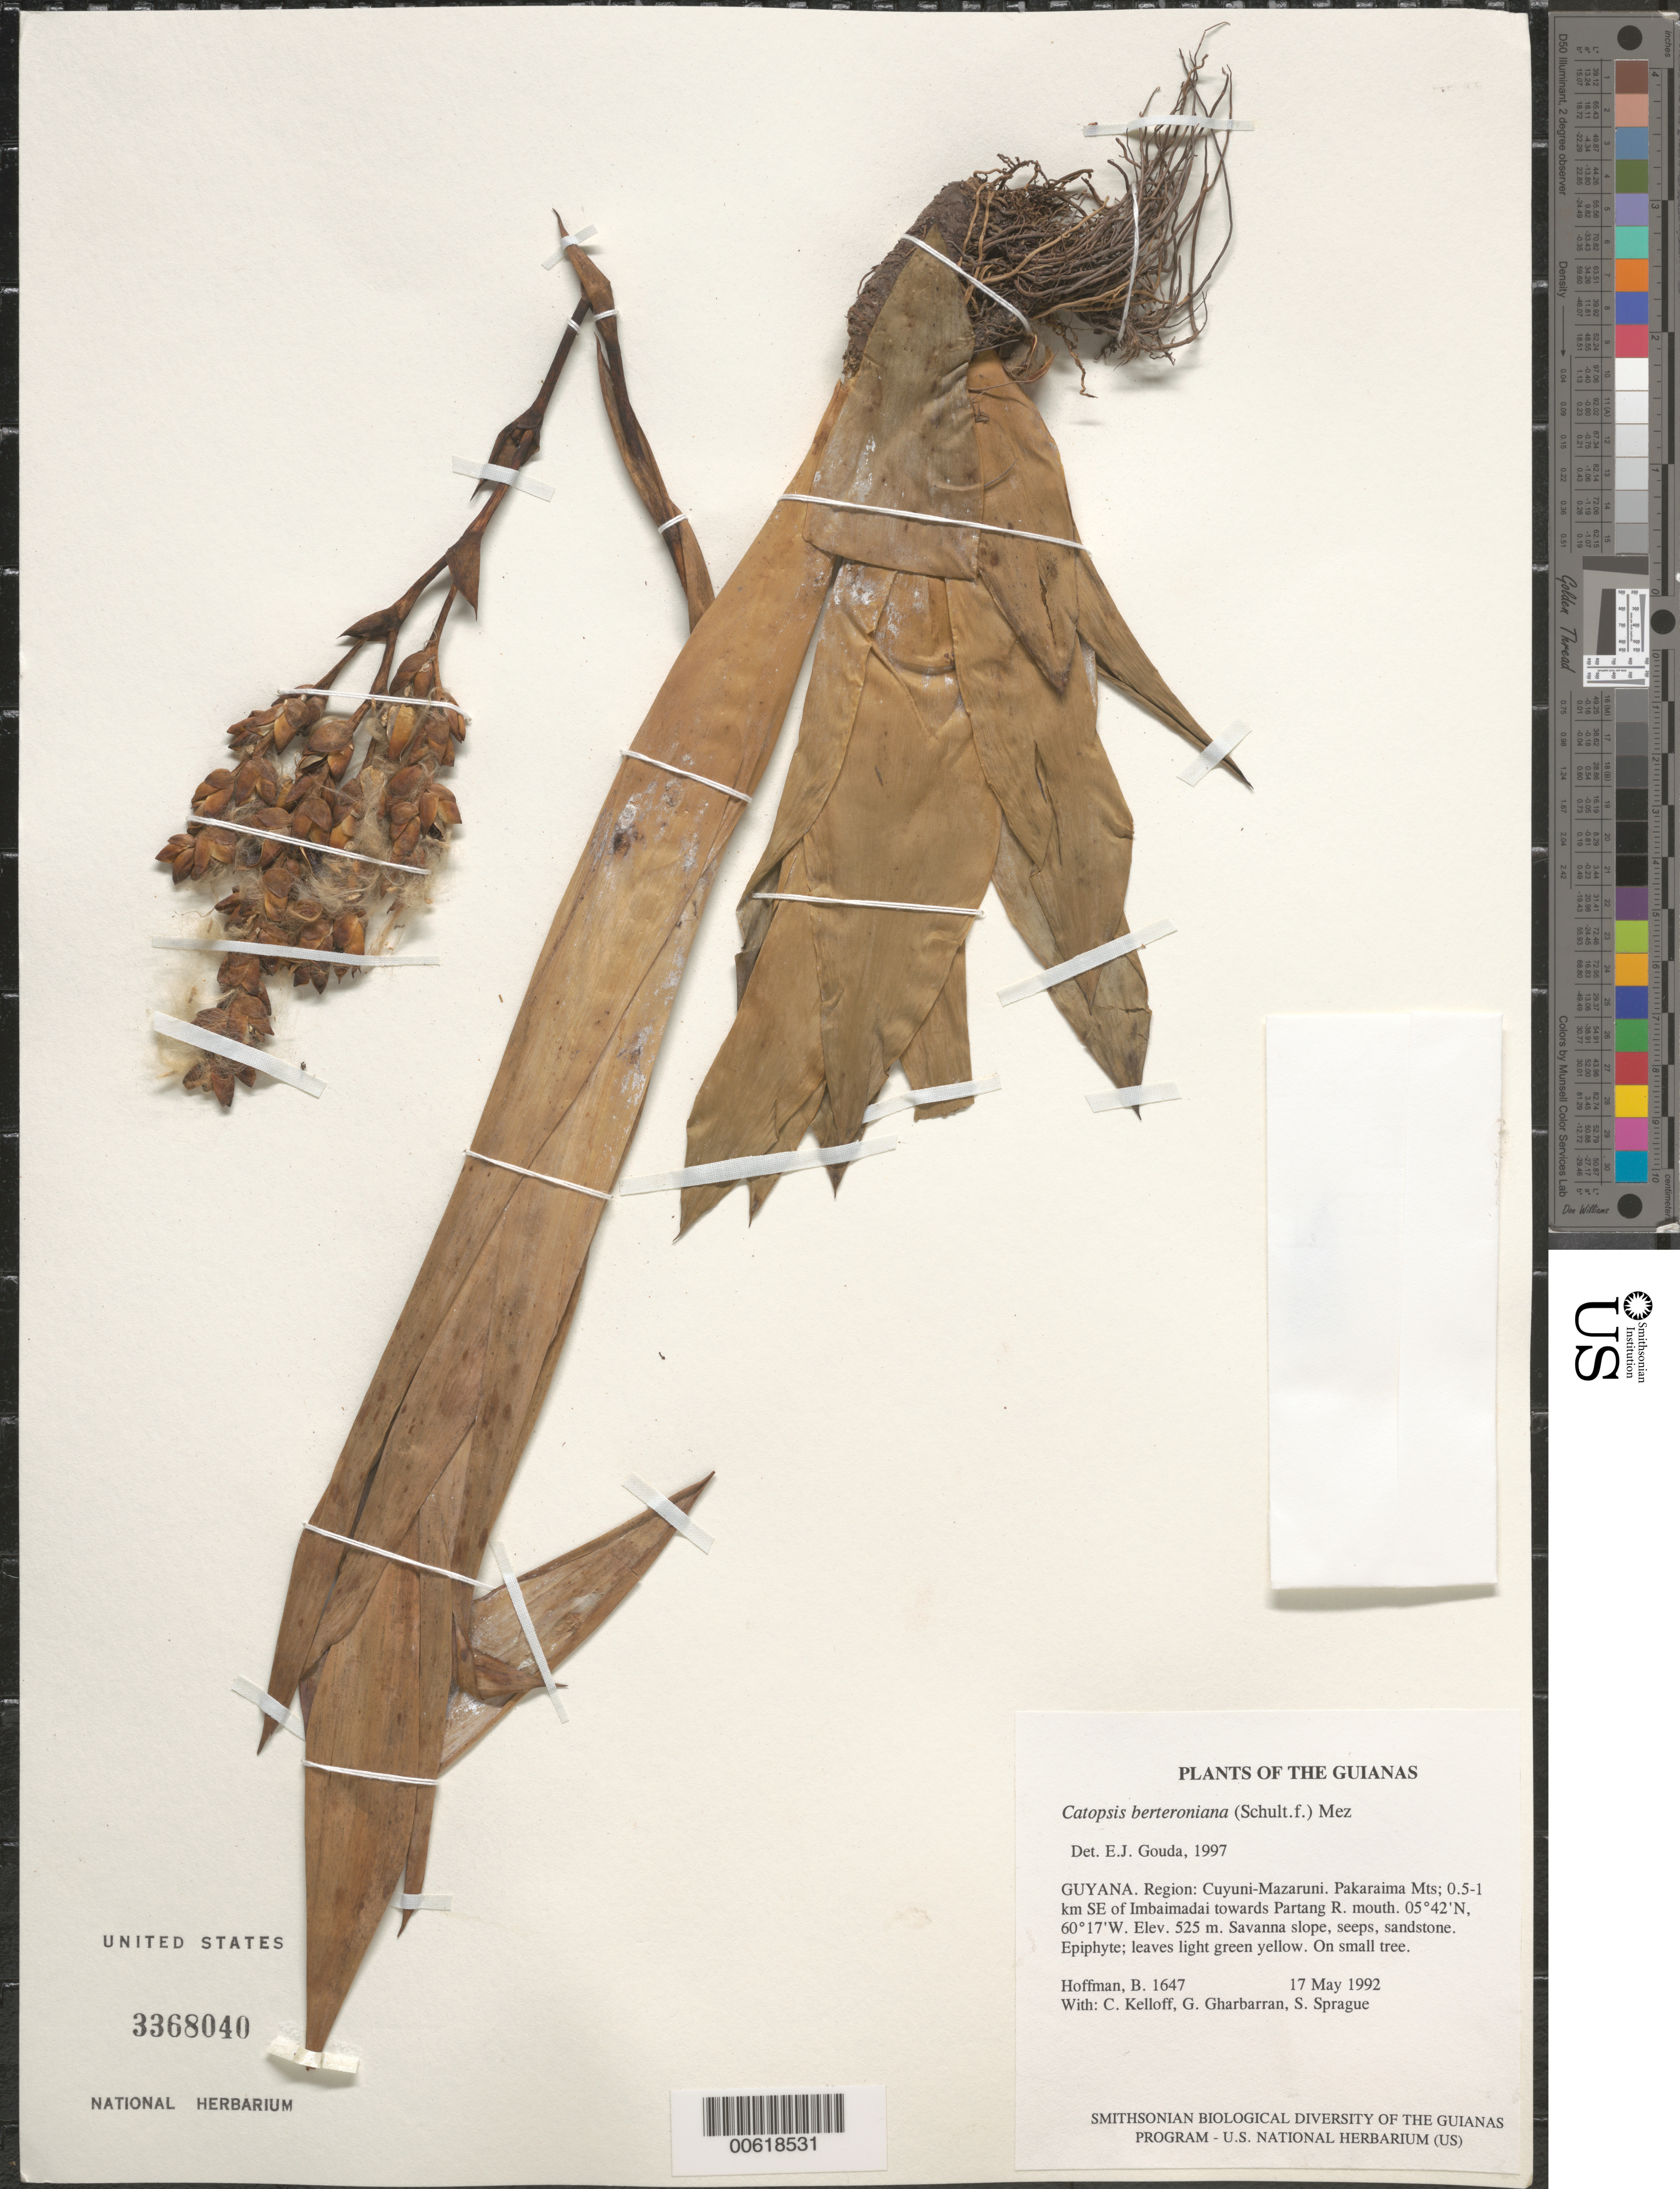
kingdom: Plantae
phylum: Tracheophyta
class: Liliopsida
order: Poales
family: Bromeliaceae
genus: Catopsis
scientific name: Catopsis berteroniana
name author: (Schult. & Schult. f.) Mez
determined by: Gouda, E. J.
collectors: B. Hoffman, C. L. Kelloff, G. Gharbarran & S. Sprague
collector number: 1647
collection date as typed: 17 May 1992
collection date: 1992-05-17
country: Guyana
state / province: Cuyuni-Mazaruni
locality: Pakaraima Mts; 0.5-1 km SE of Imbaimadai towards Partang River mouth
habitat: Savanna slope, seeps, sandstone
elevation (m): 525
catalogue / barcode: US 3368040